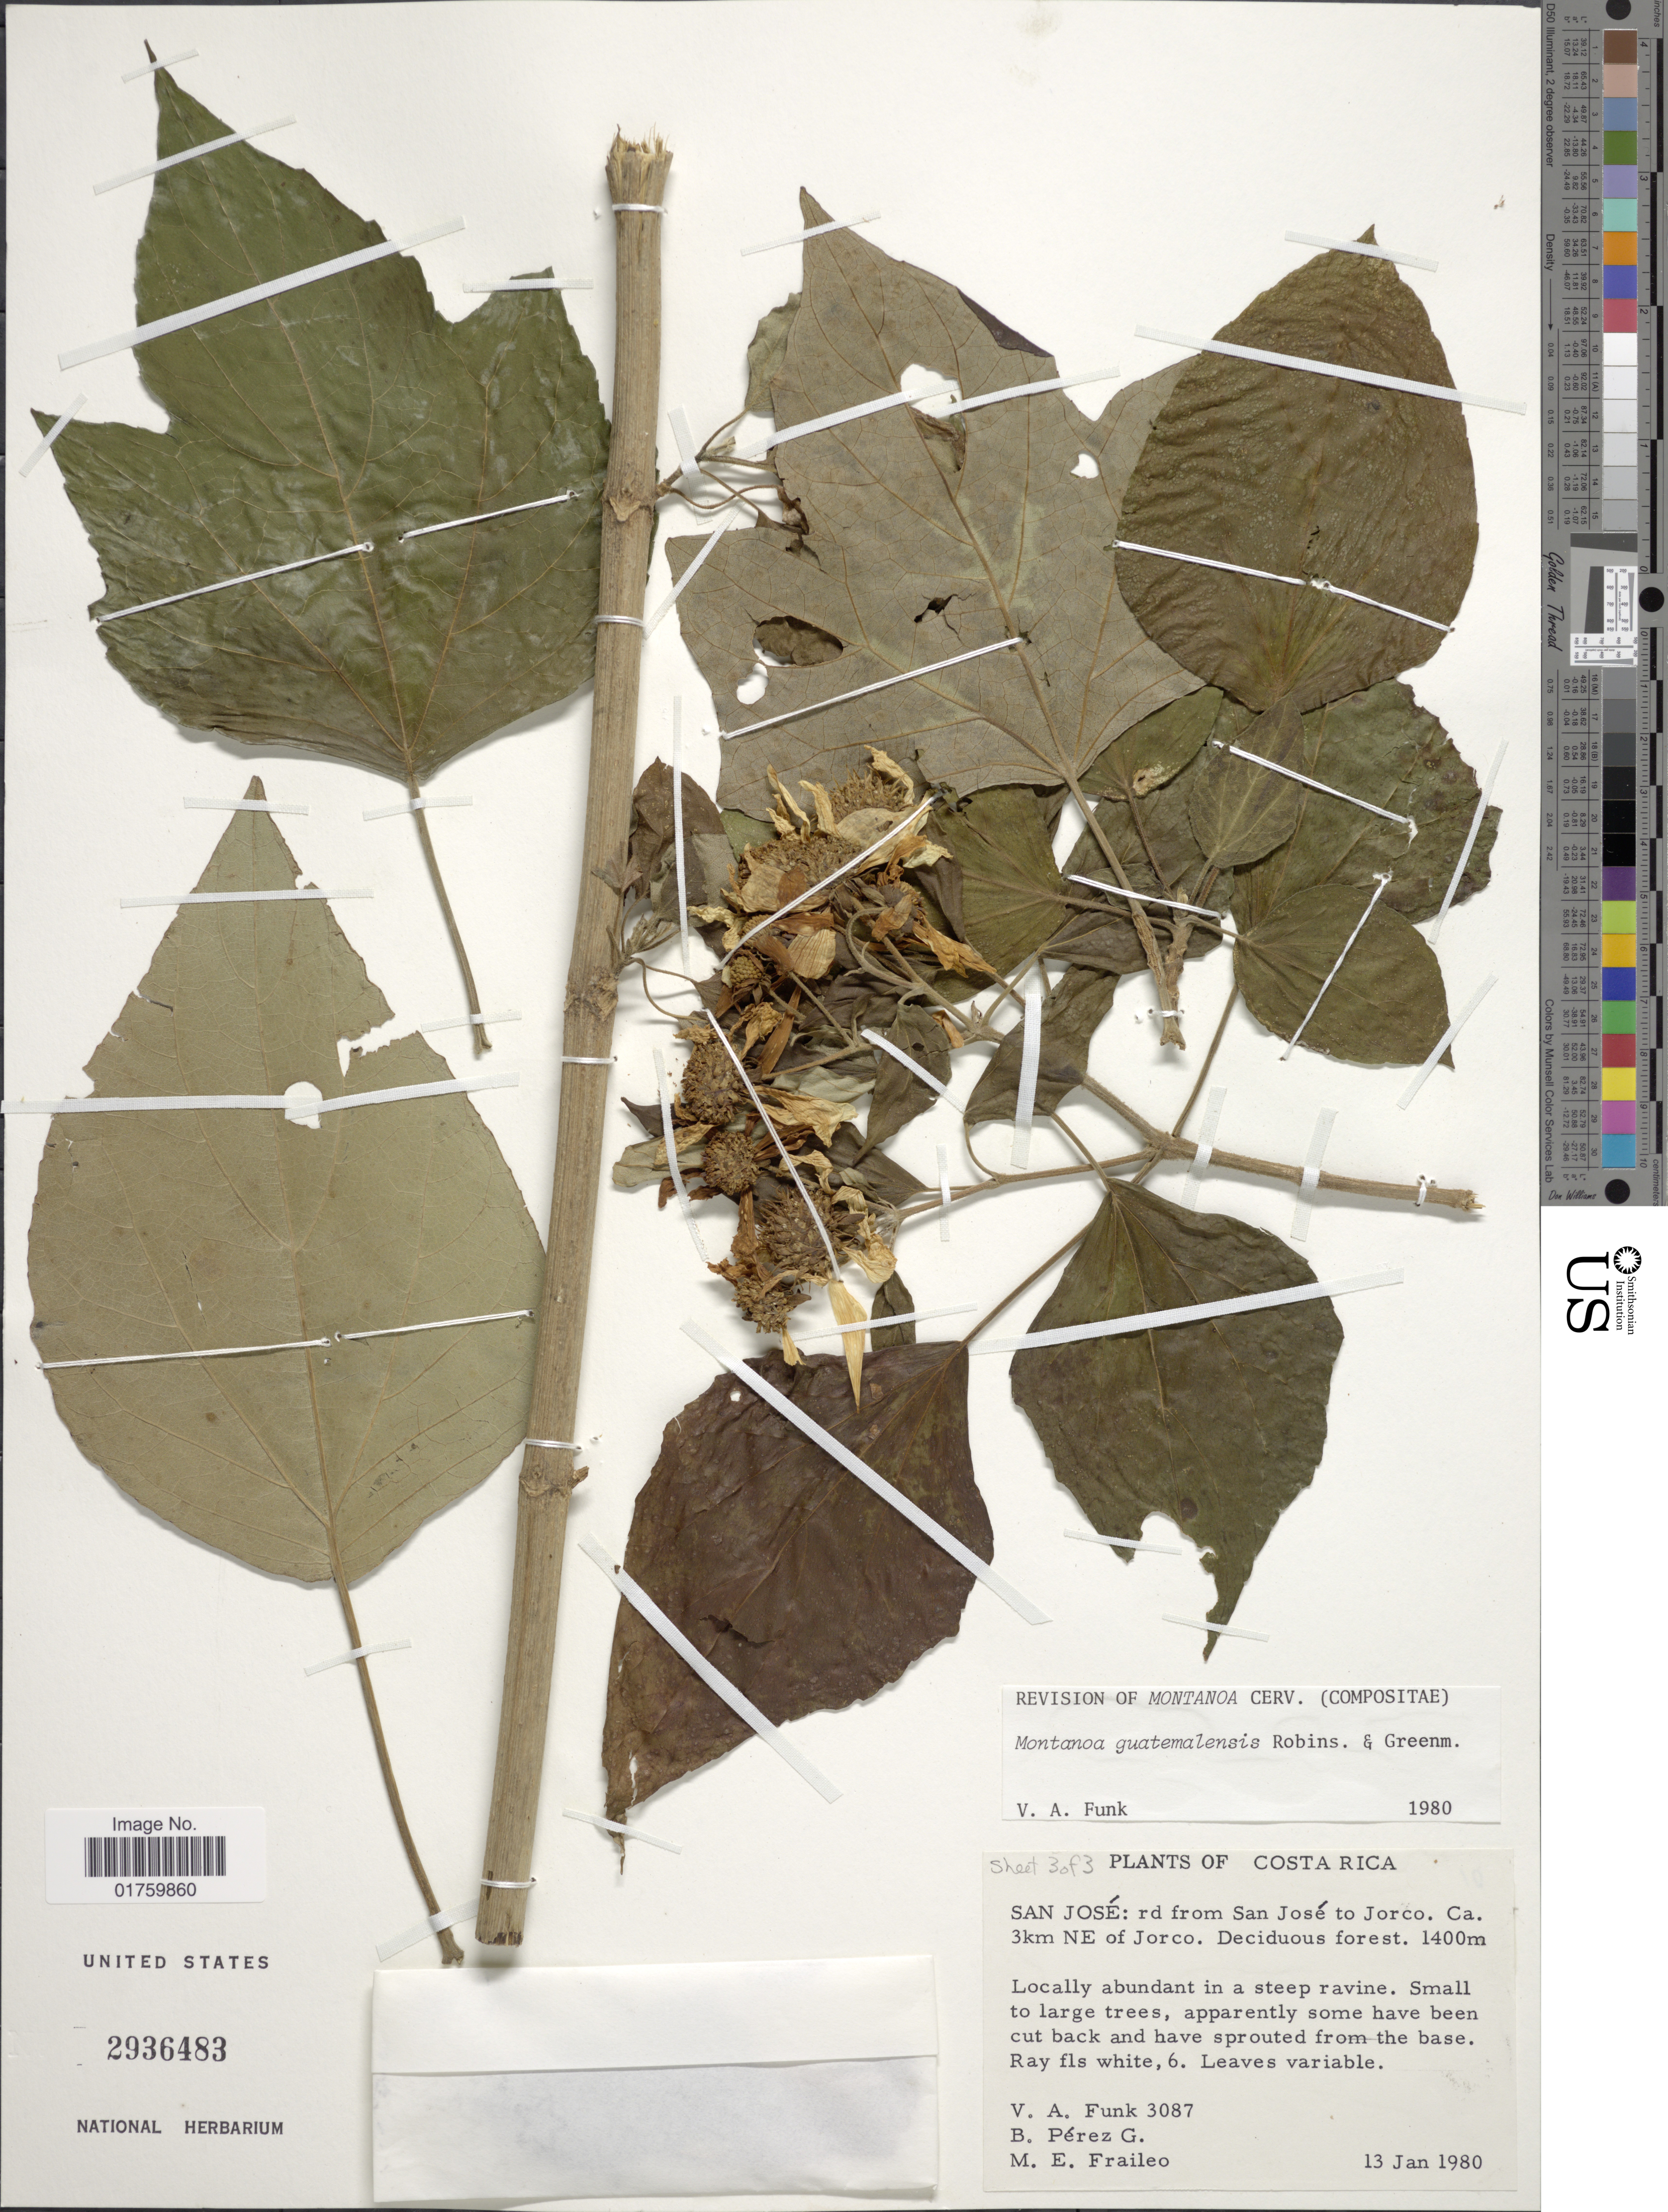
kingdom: Plantae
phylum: Tracheophyta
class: Magnoliopsida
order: Asterales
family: Asteraceae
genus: Montanoa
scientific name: Montanoa guatemalensis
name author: B.L. Rob. & Greenm.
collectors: V. Funk, B. Perez G. & G. M. Fraileo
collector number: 3087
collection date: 1980-01-13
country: Costa Rica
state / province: San José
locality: Rd from San Jose to Jorco, ca. 3km NE of Jorco.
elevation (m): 1400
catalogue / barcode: US 2936483